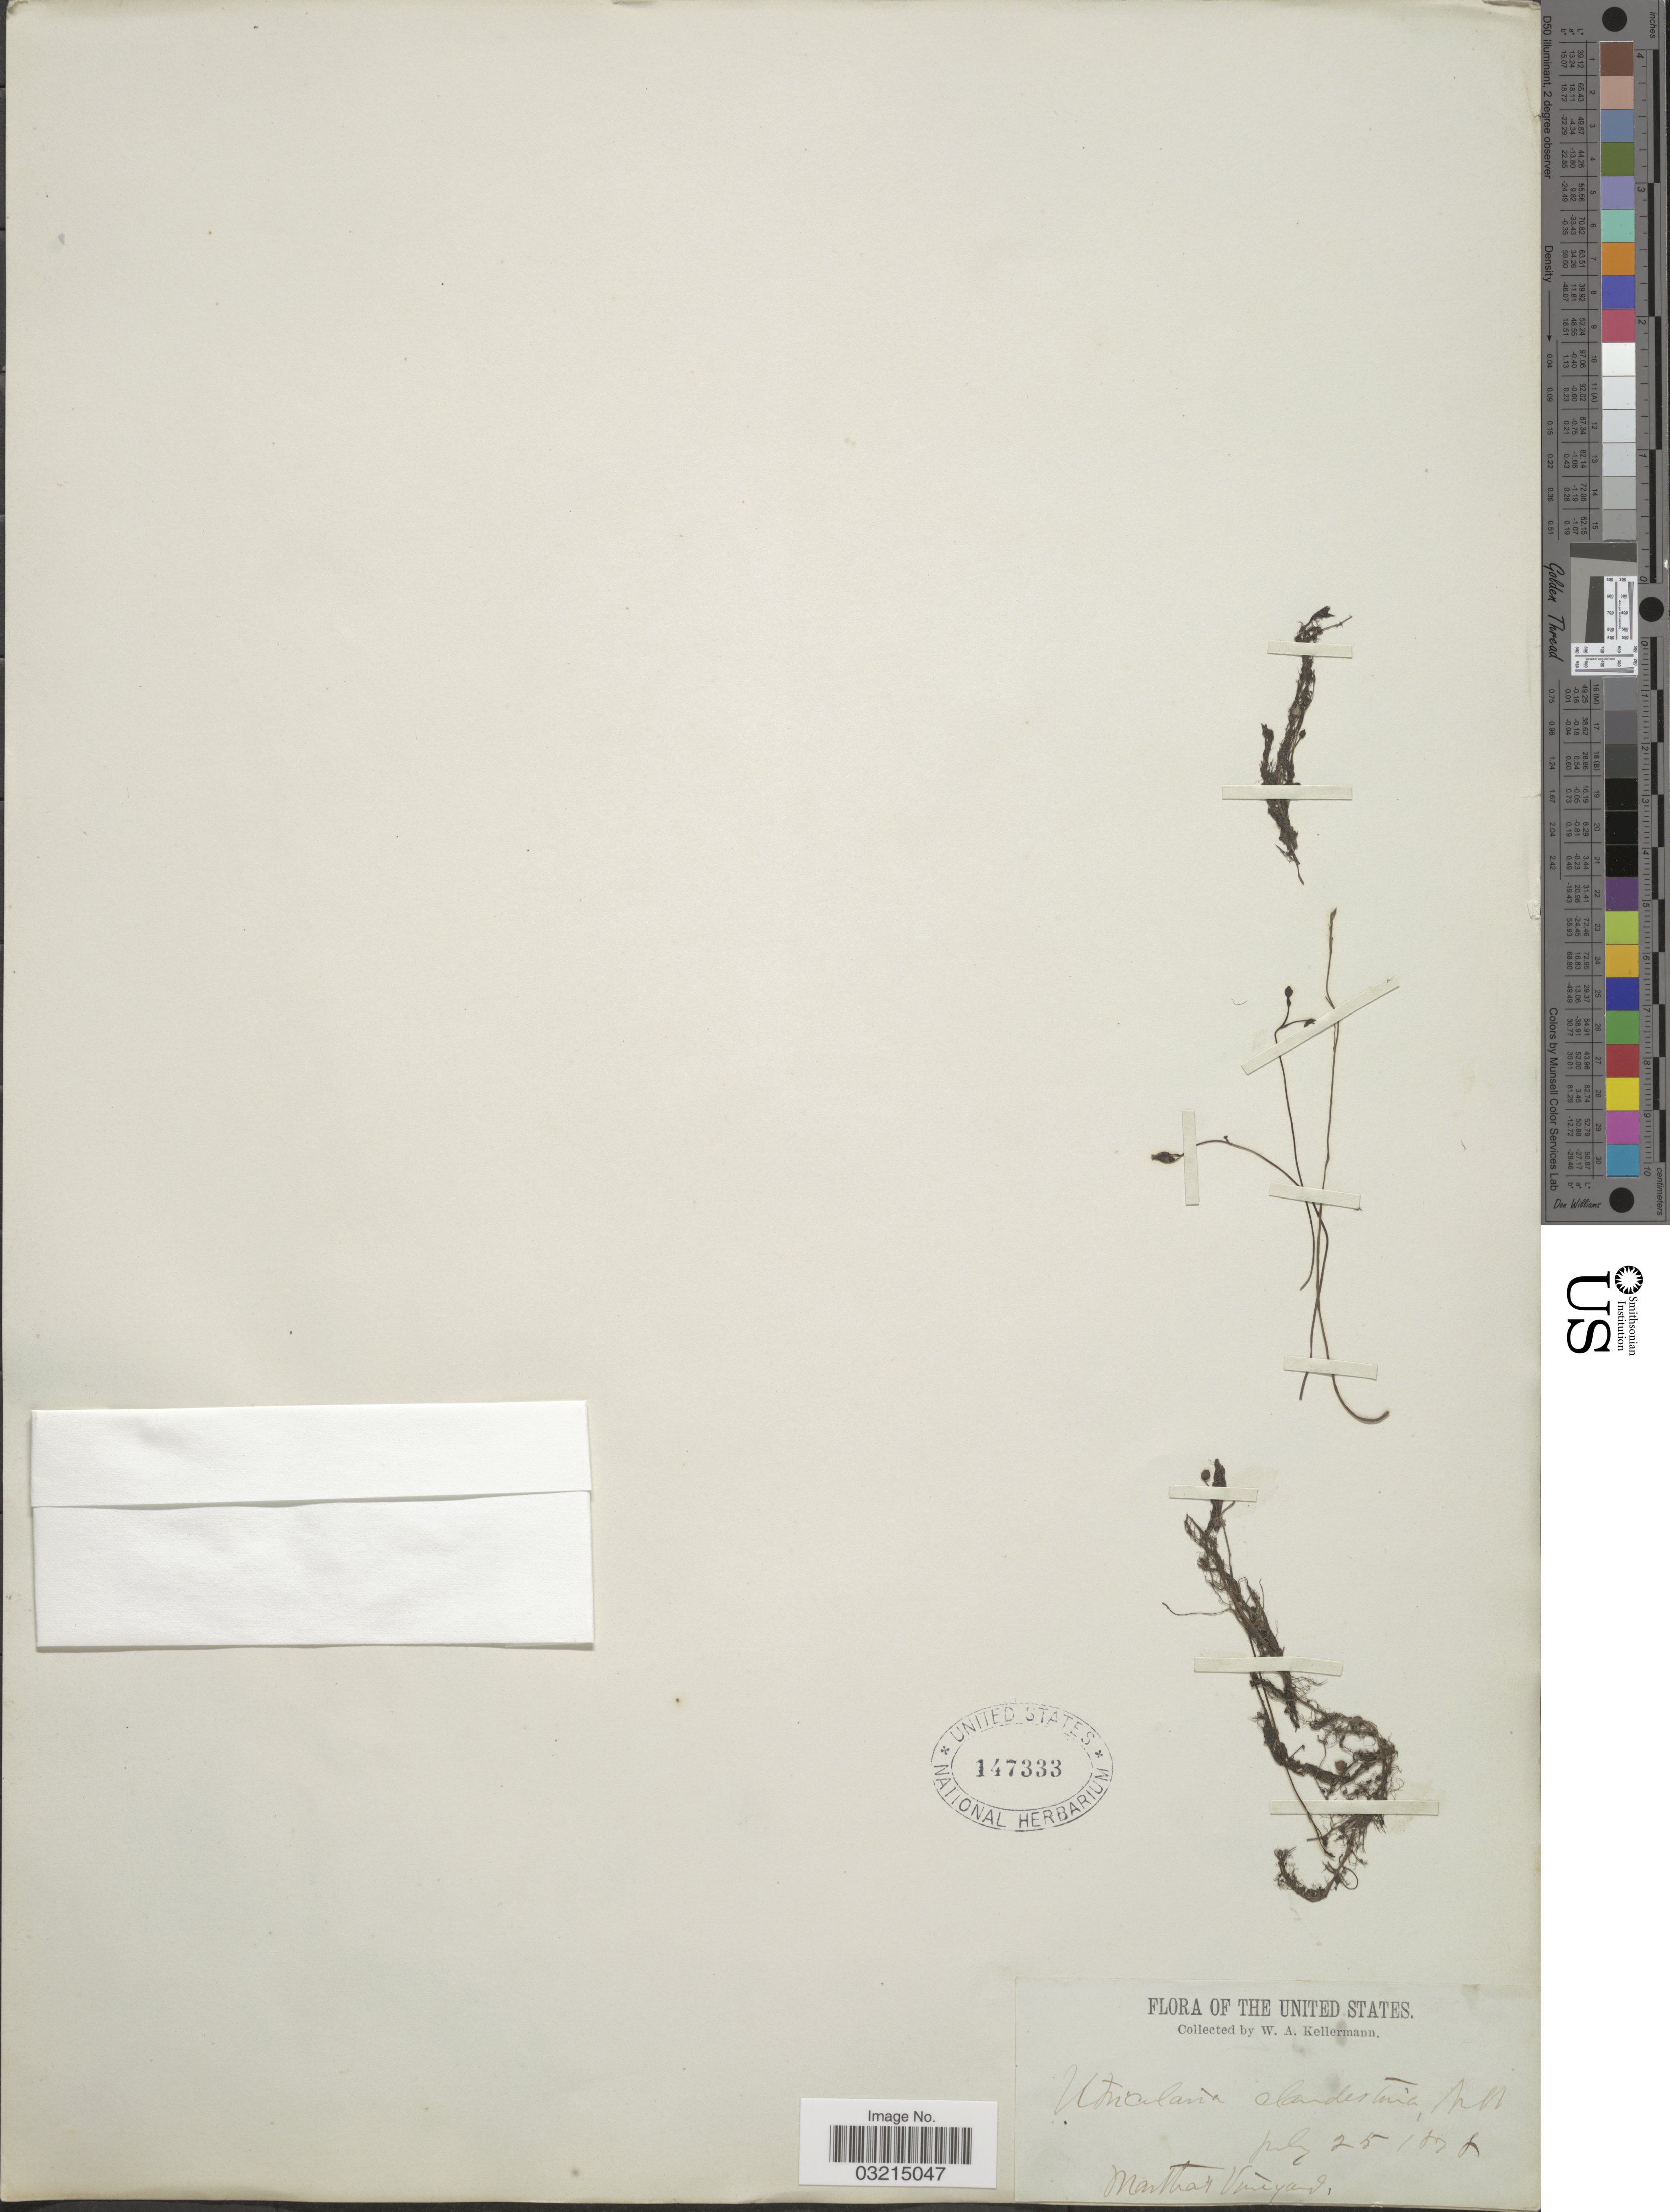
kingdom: Plantae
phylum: Tracheophyta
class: Magnoliopsida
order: Lamiales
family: Lentibulariaceae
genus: Utricularia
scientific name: Utricularia geminiscapa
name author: Benj.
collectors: W. A. Kellermann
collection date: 1872-07-25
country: United States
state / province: Massachusetts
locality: Martha's Vineyard.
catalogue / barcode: US 147333